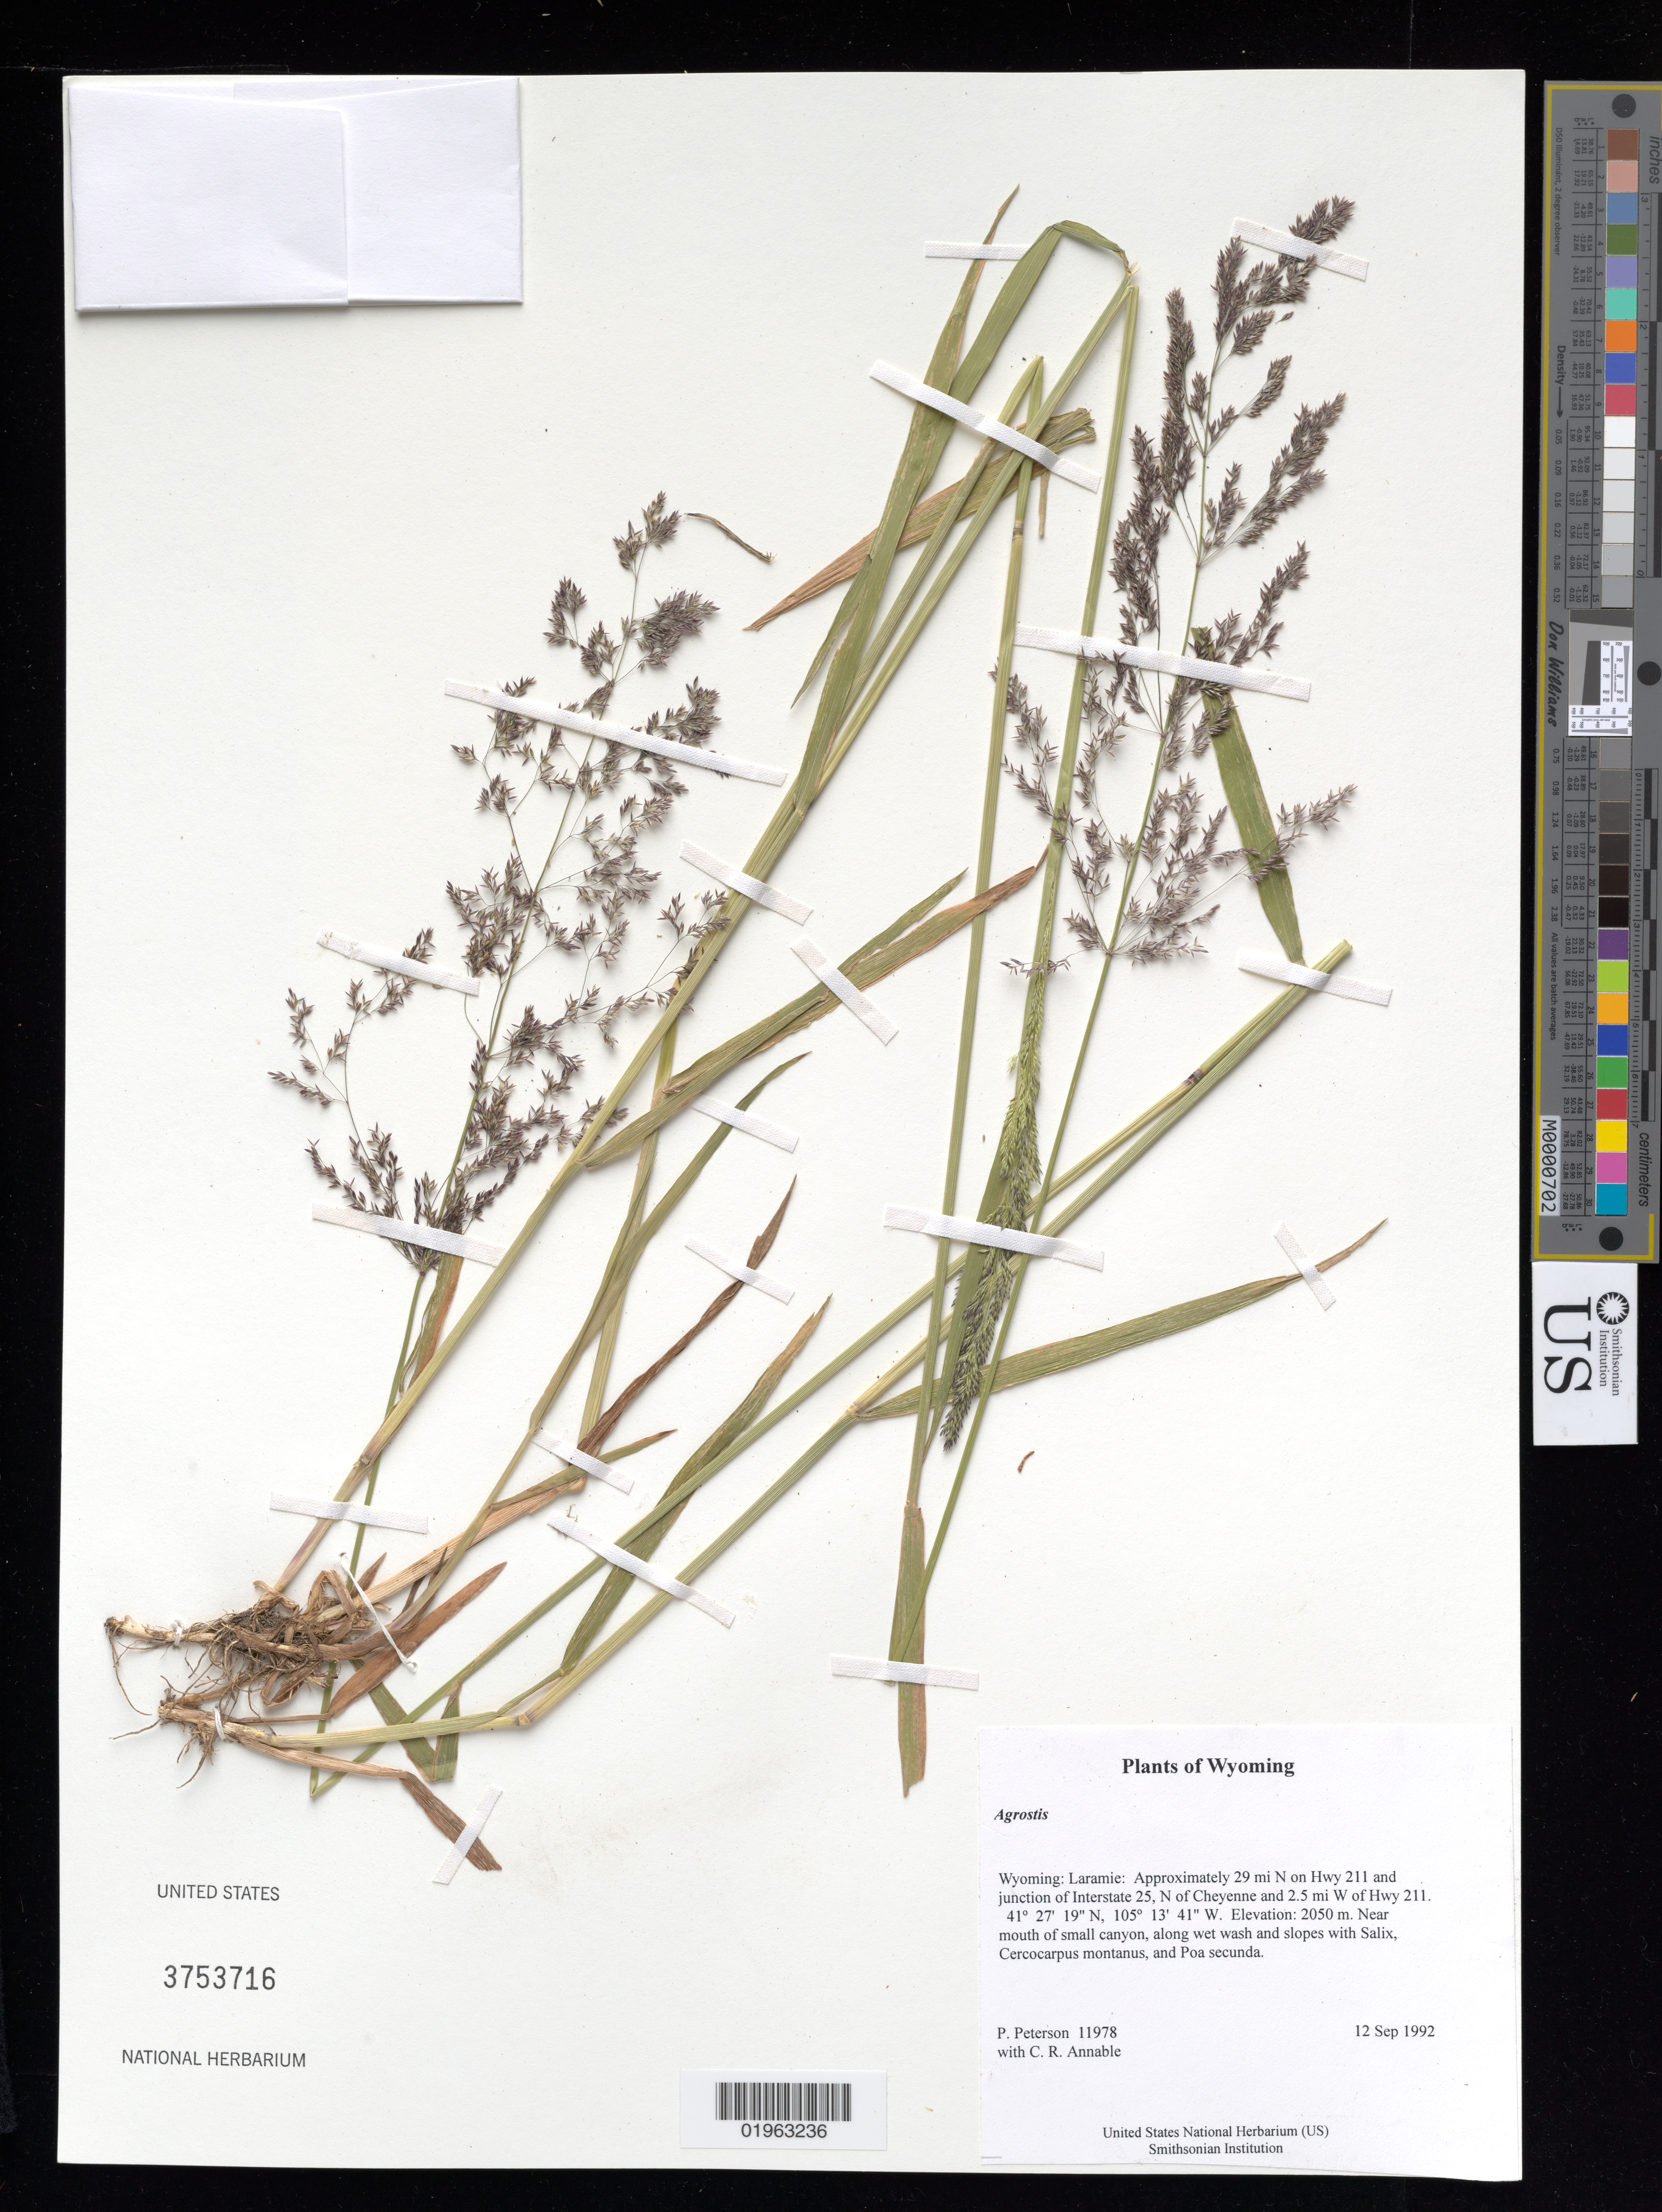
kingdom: Plantae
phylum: Tracheophyta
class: Liliopsida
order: Poales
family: Poaceae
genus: Agrostis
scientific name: Agrostis sp.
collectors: P. M. Peterson & C. R. Annable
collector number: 11978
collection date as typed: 12 Sep 1992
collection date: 1992-09-12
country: United States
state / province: Wyoming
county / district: Laramie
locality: Approximately 29 mi N on Hwy 211 and junction of Interstate 25, N of Cheyenne and 2.5 mi W of Hwy 211.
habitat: Near mouth of small canyon, along wet wash and slopes with Salix, Cercocarpus montanus, and Poa secunda.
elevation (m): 2050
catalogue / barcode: US 3753716